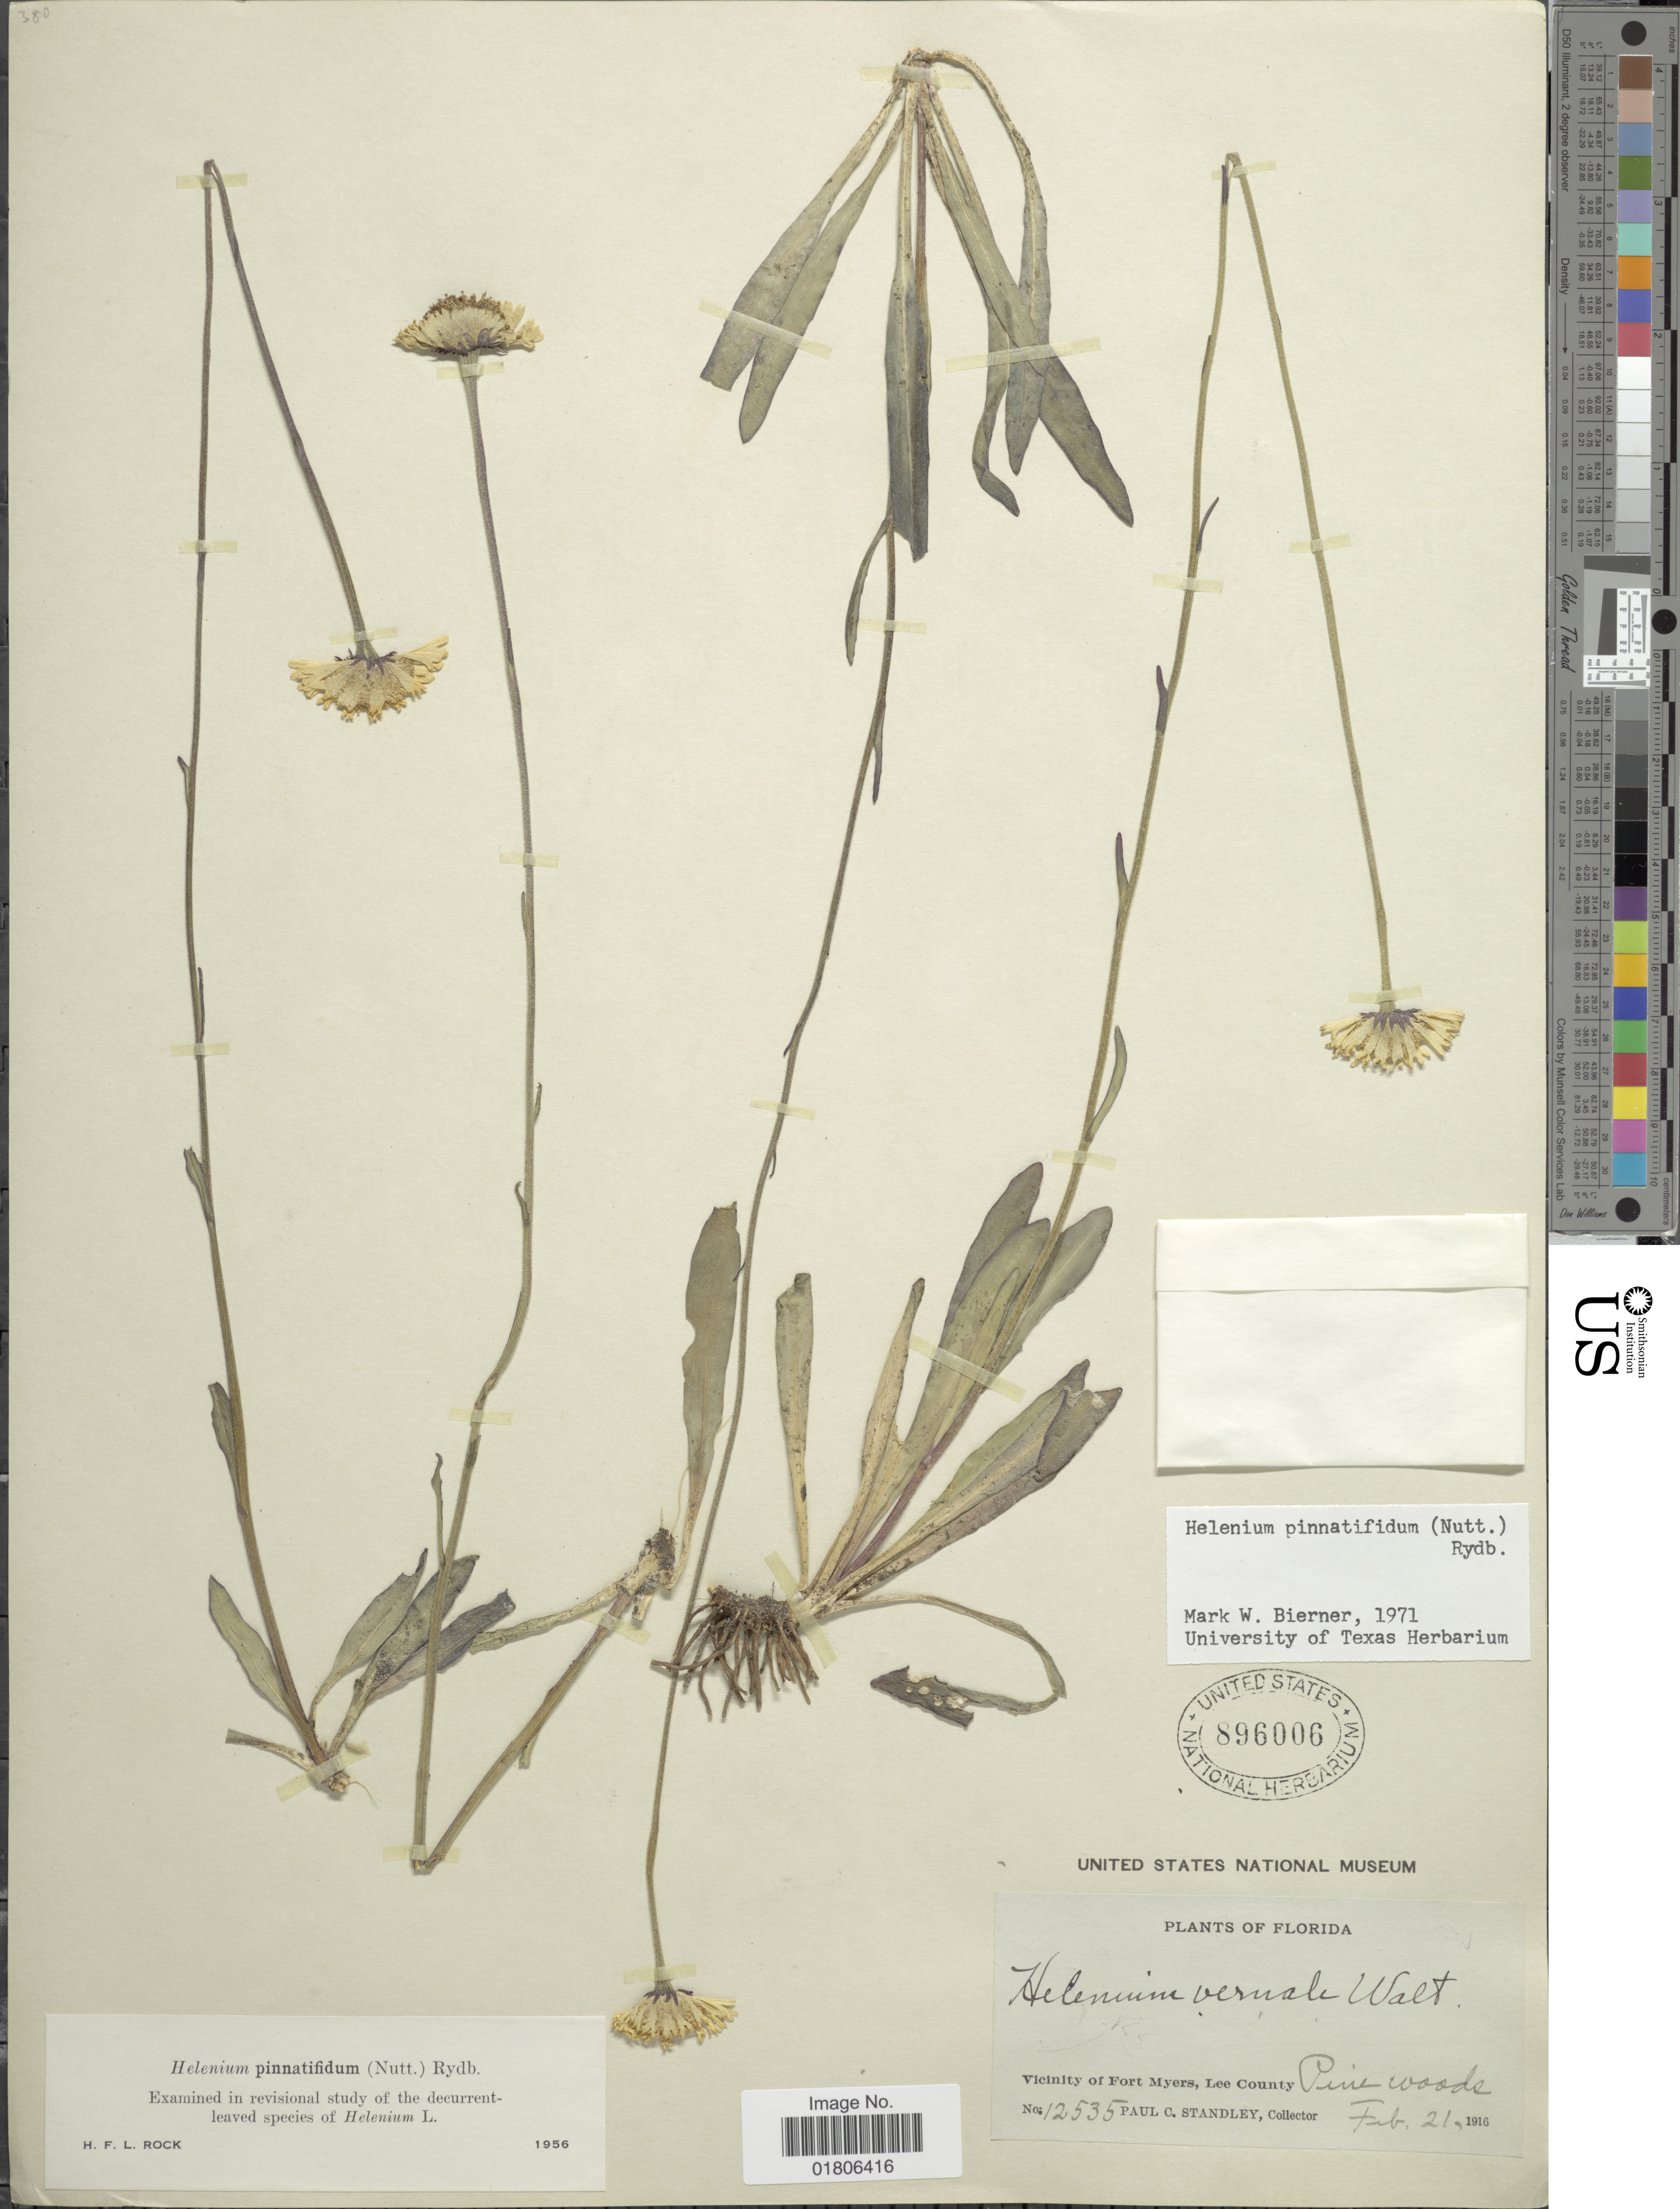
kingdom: Plantae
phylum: Tracheophyta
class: Magnoliopsida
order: Asterales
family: Asteraceae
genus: Helenium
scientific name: Helenium pinnatifidum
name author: (Schwein. ex Nutt.) Rydb.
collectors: P. C. Standley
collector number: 12535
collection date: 1916-02-21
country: United States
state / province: Florida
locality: Vicinity of Fort Myers, Lee County, Pine woods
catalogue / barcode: US 896006